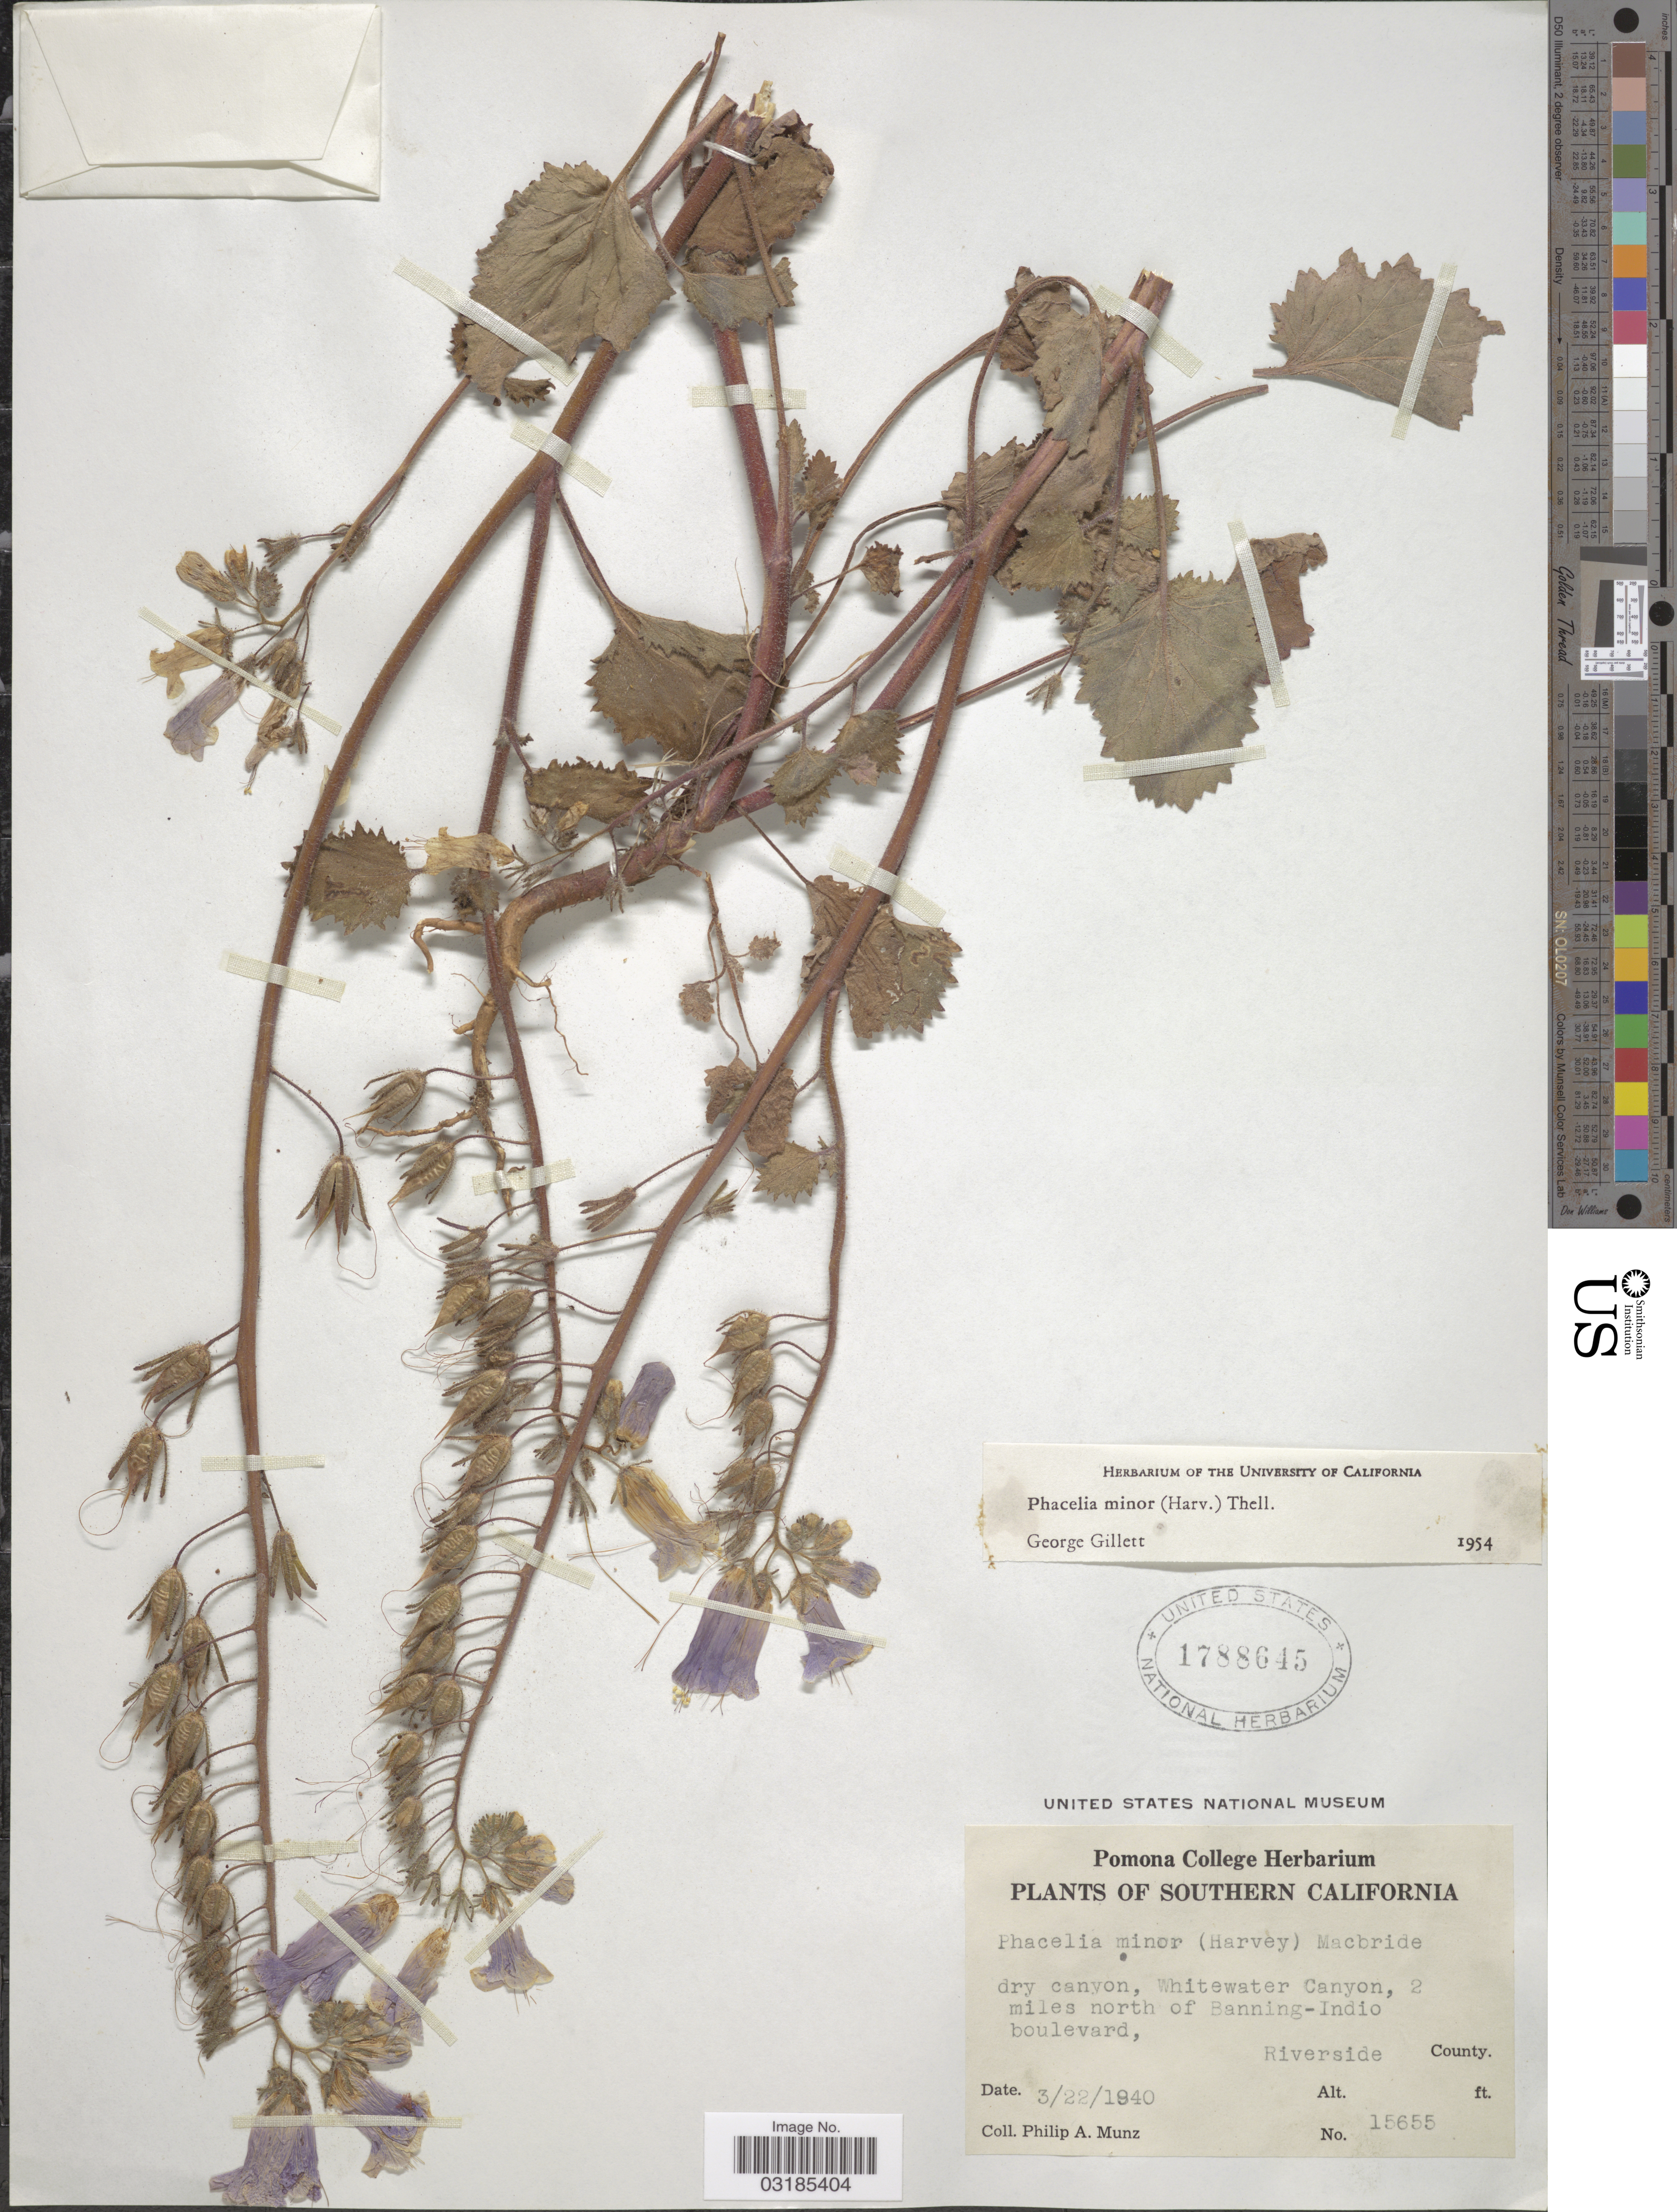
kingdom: Plantae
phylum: Tracheophyta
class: Magnoliopsida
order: Boraginales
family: Hydrophyllaceae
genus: Phacelia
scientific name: Phacelia minor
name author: (Harv.) Thell.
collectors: P. A. Munz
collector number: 15655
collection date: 1840-03-22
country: United States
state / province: California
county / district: Riverside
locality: Southern California. Whitewater Canyon, 2 miles north of Banning- Indio boulevard. Riverside County.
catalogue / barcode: US 1788645